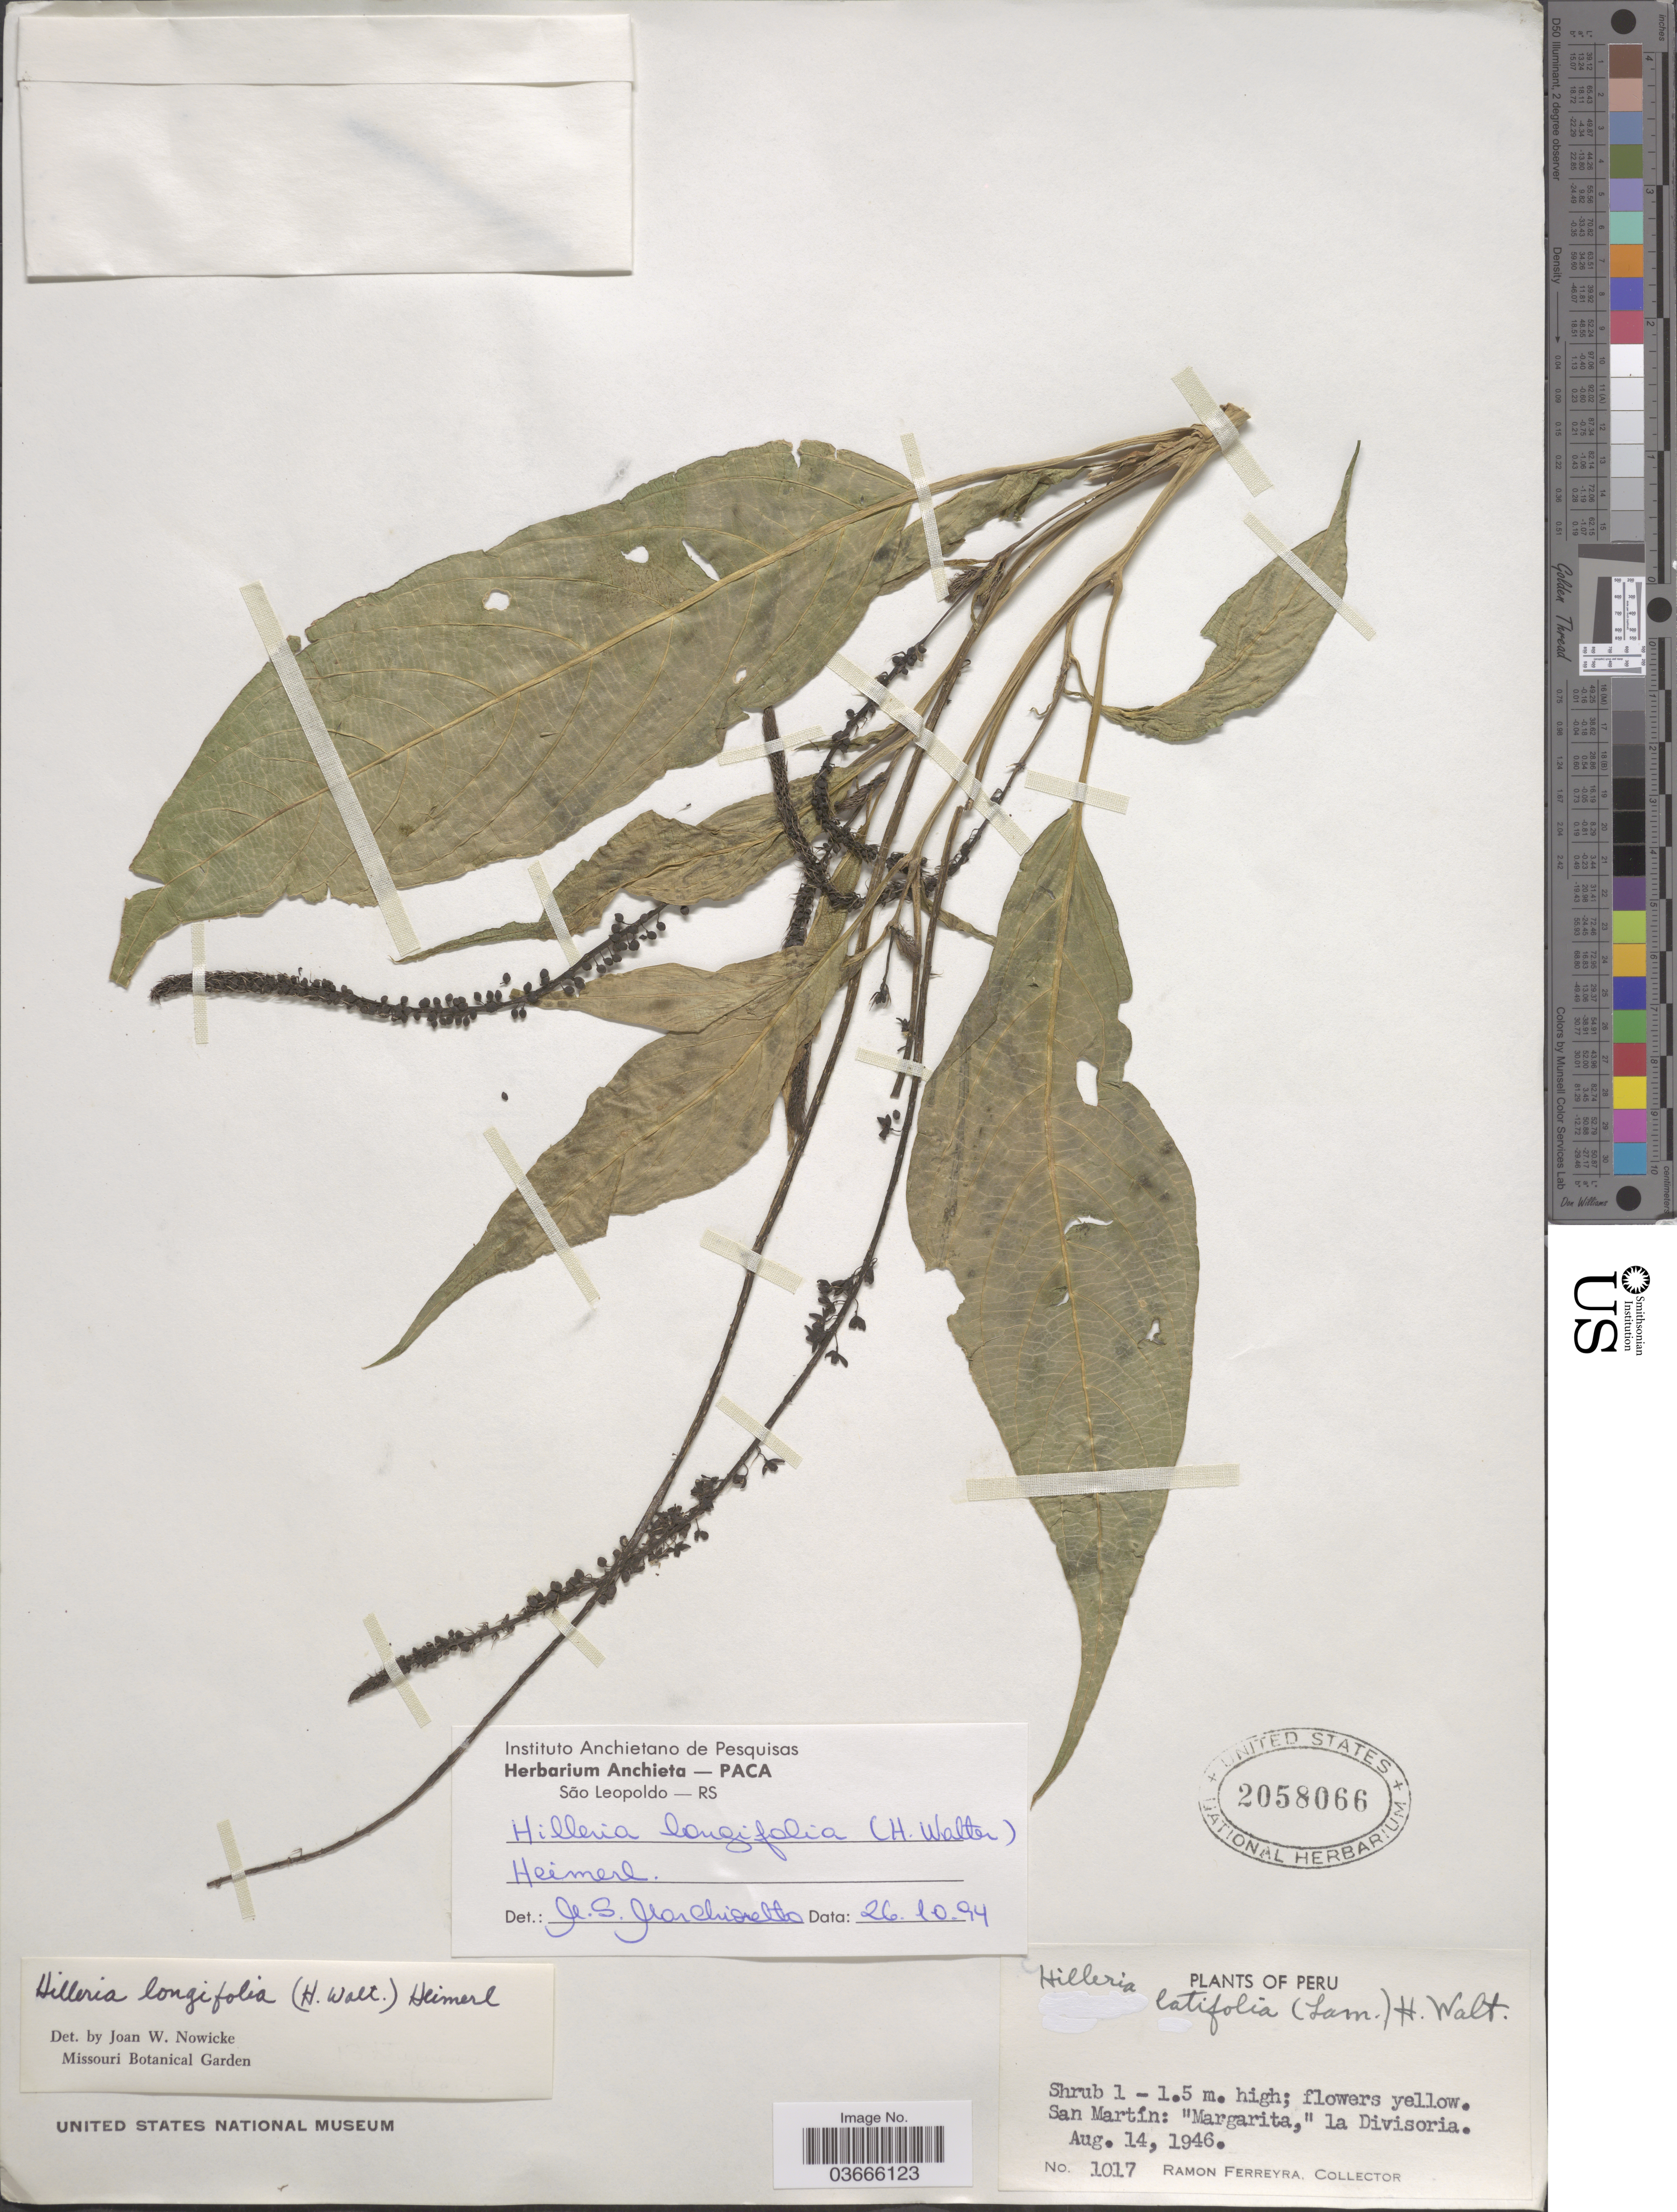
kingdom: Plantae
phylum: Tracheophyta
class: Magnoliopsida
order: Caryophyllales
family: Phytolaccaceae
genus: Hilleria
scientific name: Hilleria longifolia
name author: (H. Walter) Heimerl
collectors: R. A. Ferreyra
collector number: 1017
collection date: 1946-08-14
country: Peru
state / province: San Martín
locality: Margarita,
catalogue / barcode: US 2058066